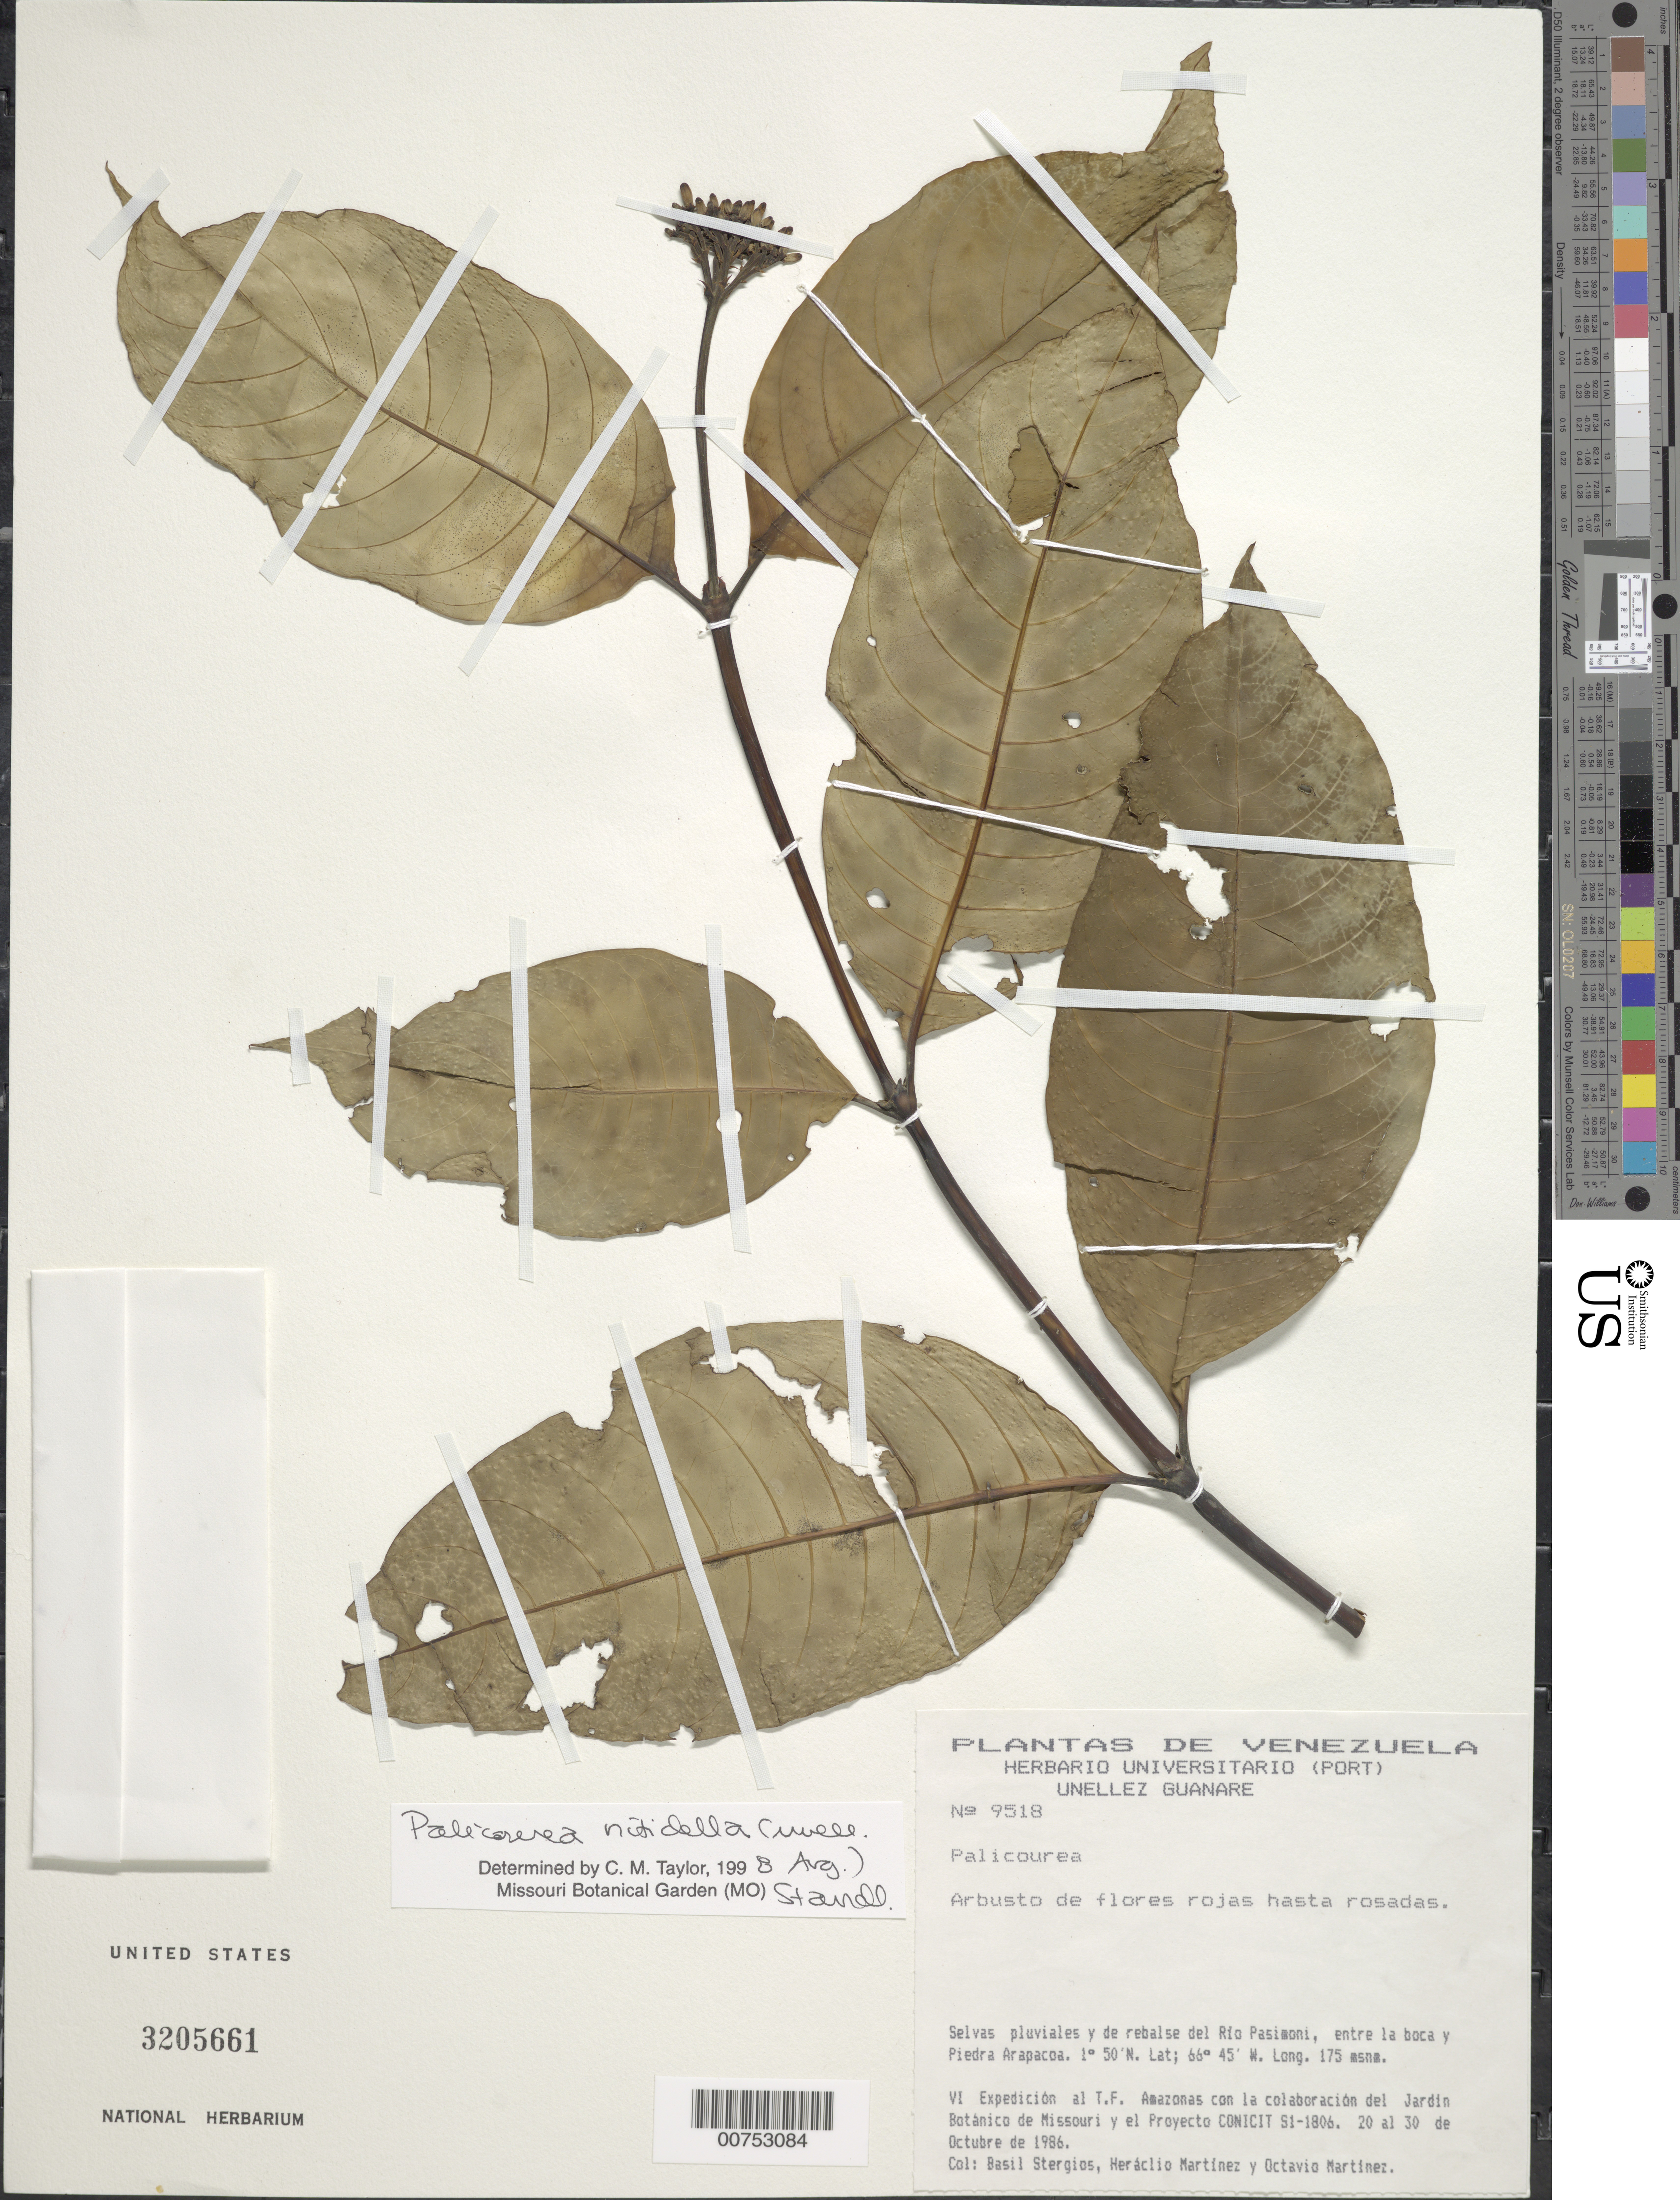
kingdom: Plantae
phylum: Tracheophyta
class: Magnoliopsida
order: Gentianales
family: Rubiaceae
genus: Palicourea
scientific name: Palicourea nitidella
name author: (Müll. Arg.) Standl.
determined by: Taylor, Charlotte M.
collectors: B. G. Stergios, H. Martinez & O. Martínez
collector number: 9518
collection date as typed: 20-Oct-86 to 30-Oct-86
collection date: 1986-10-20/1986-10-30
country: Venezuela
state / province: Amazonas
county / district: Río Negro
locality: Río Pasimoni, entre la boca y Piedra Arapacoa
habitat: Selvas pluviales y de rebalse del Río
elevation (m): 175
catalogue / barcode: US 3205661